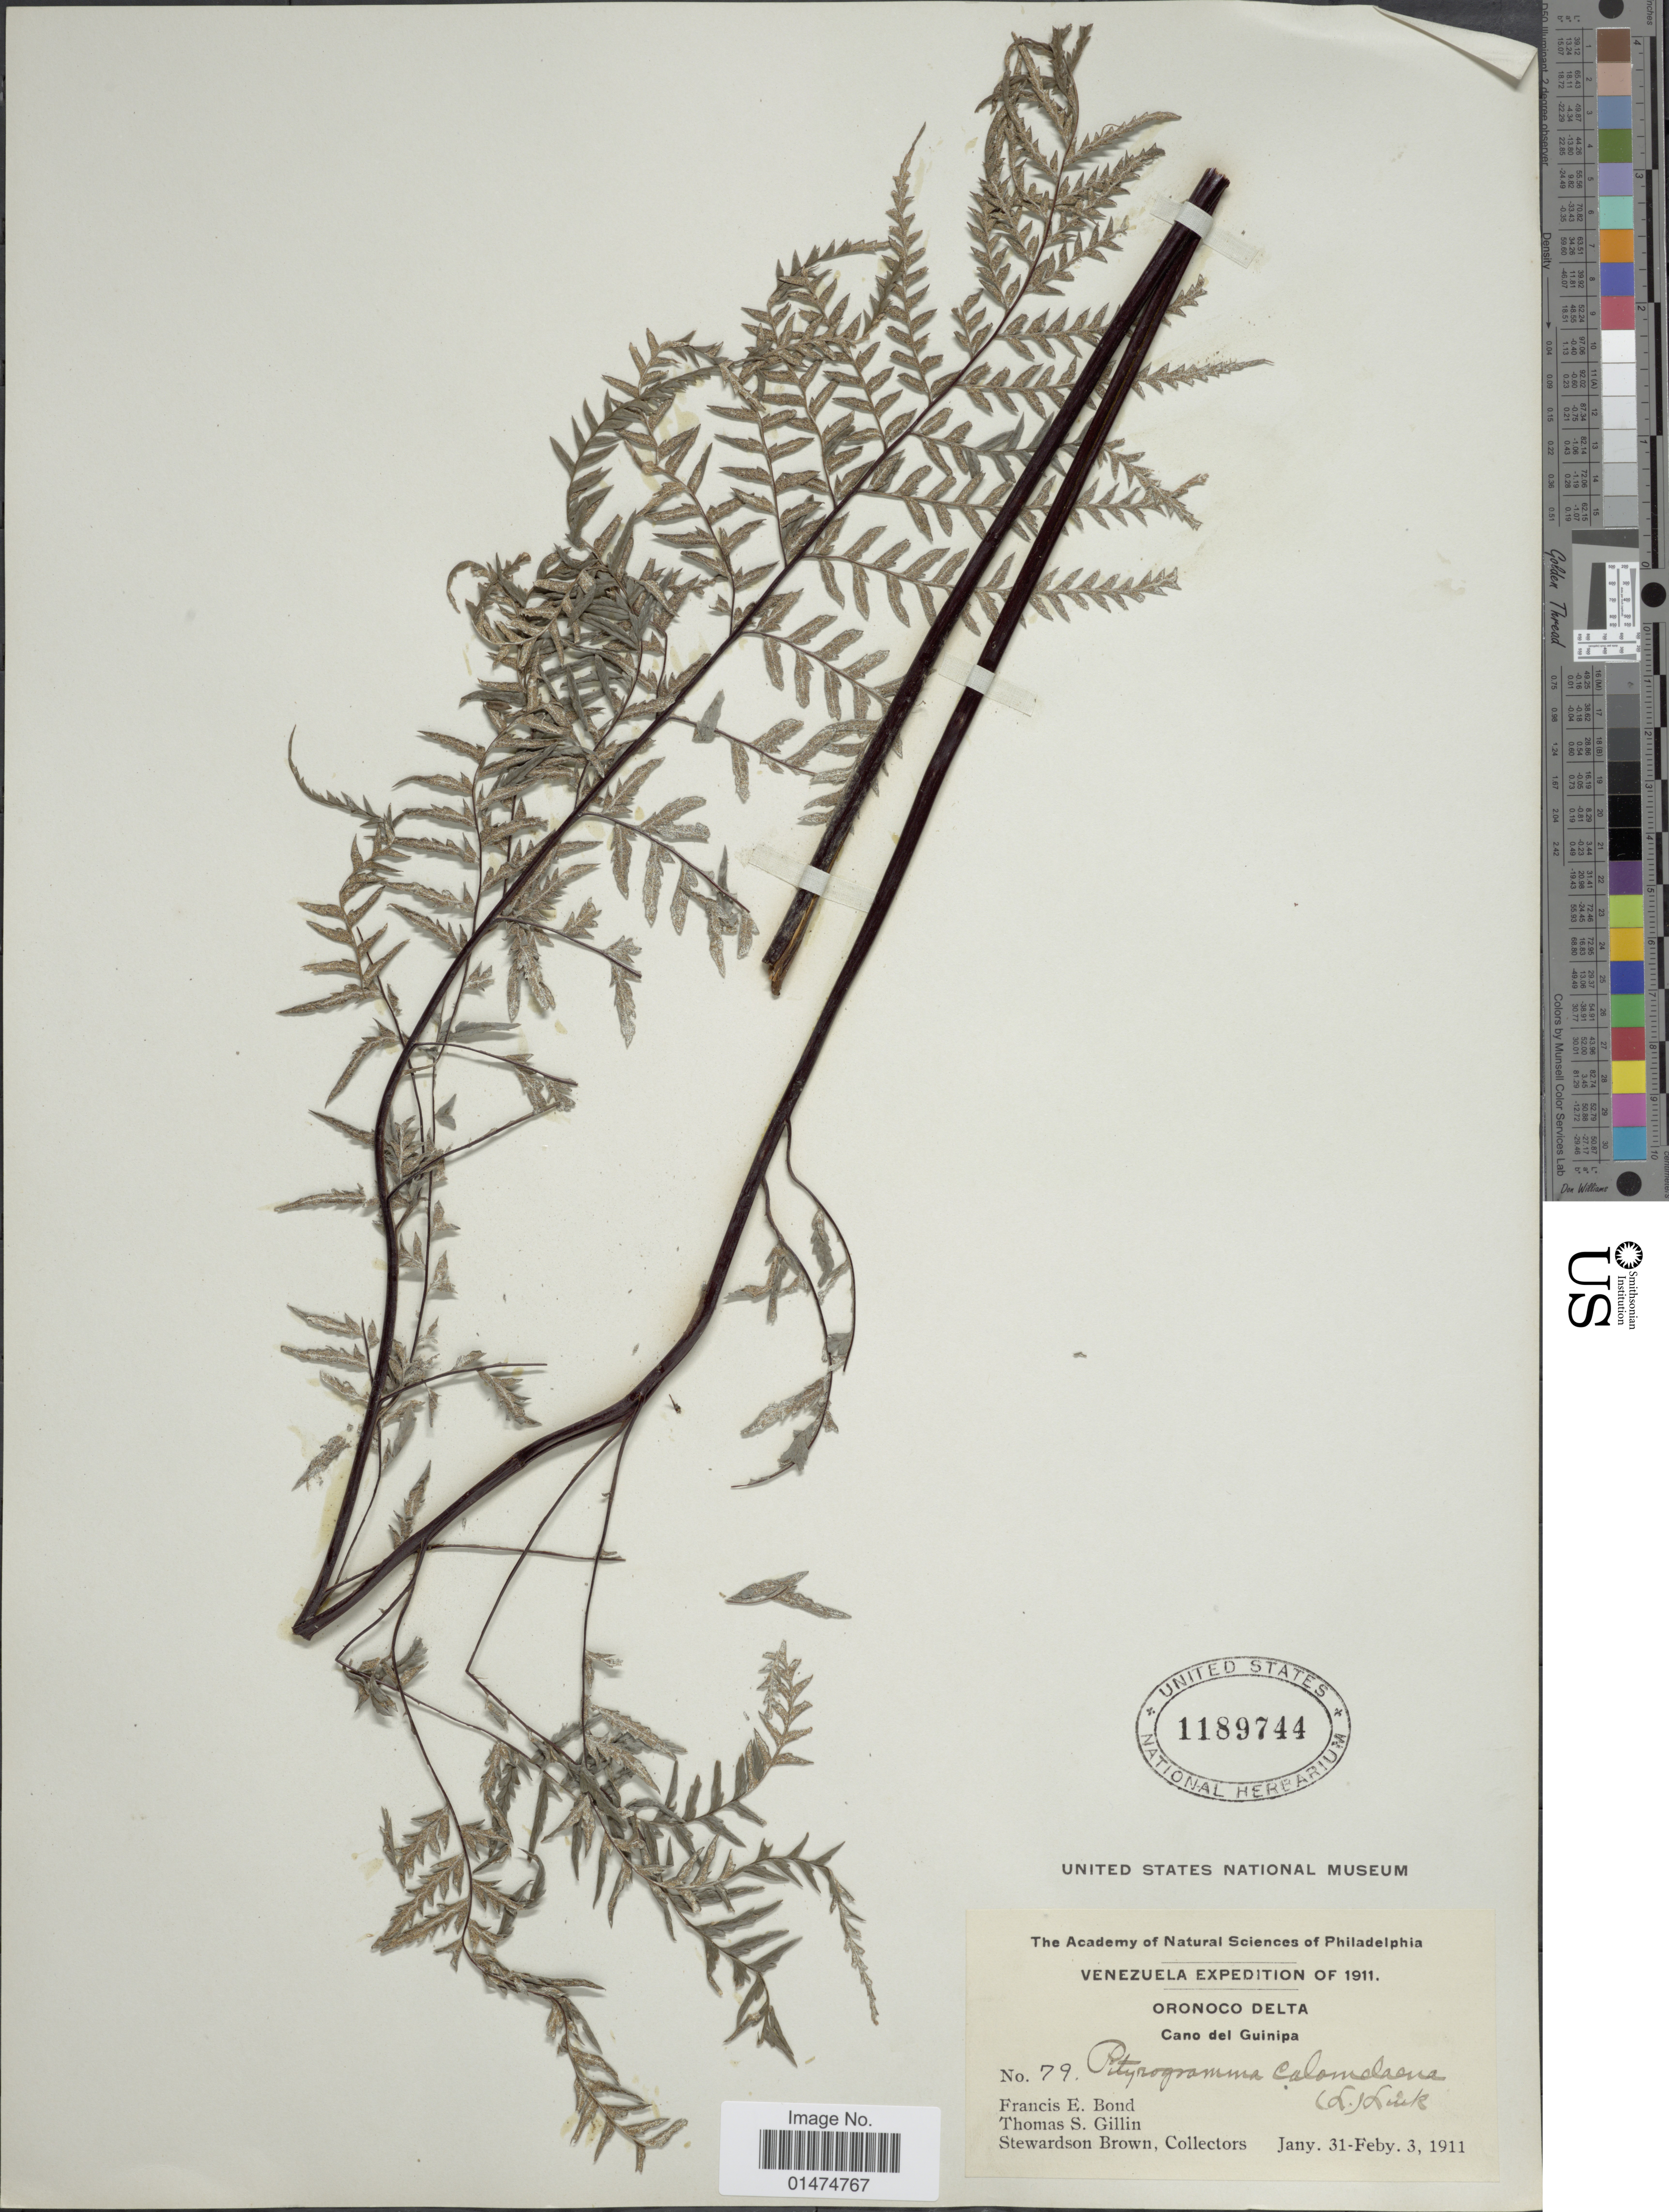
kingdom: Plantae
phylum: Tracheophyta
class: Polypodiopsida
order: Polypodiales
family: Pteridaceae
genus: Pityrogramma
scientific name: Pityrogramma calomelanos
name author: (L.) Link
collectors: F. Bond, T. Gillin & S. Brown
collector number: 79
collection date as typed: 31 January -3 February 1911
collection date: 1911-01-31/1911-02-03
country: Venezuela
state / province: Monagas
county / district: Maturin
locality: Oronoco Delta along Rio Guanipa, including Indian and Creole villages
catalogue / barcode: US 1189744